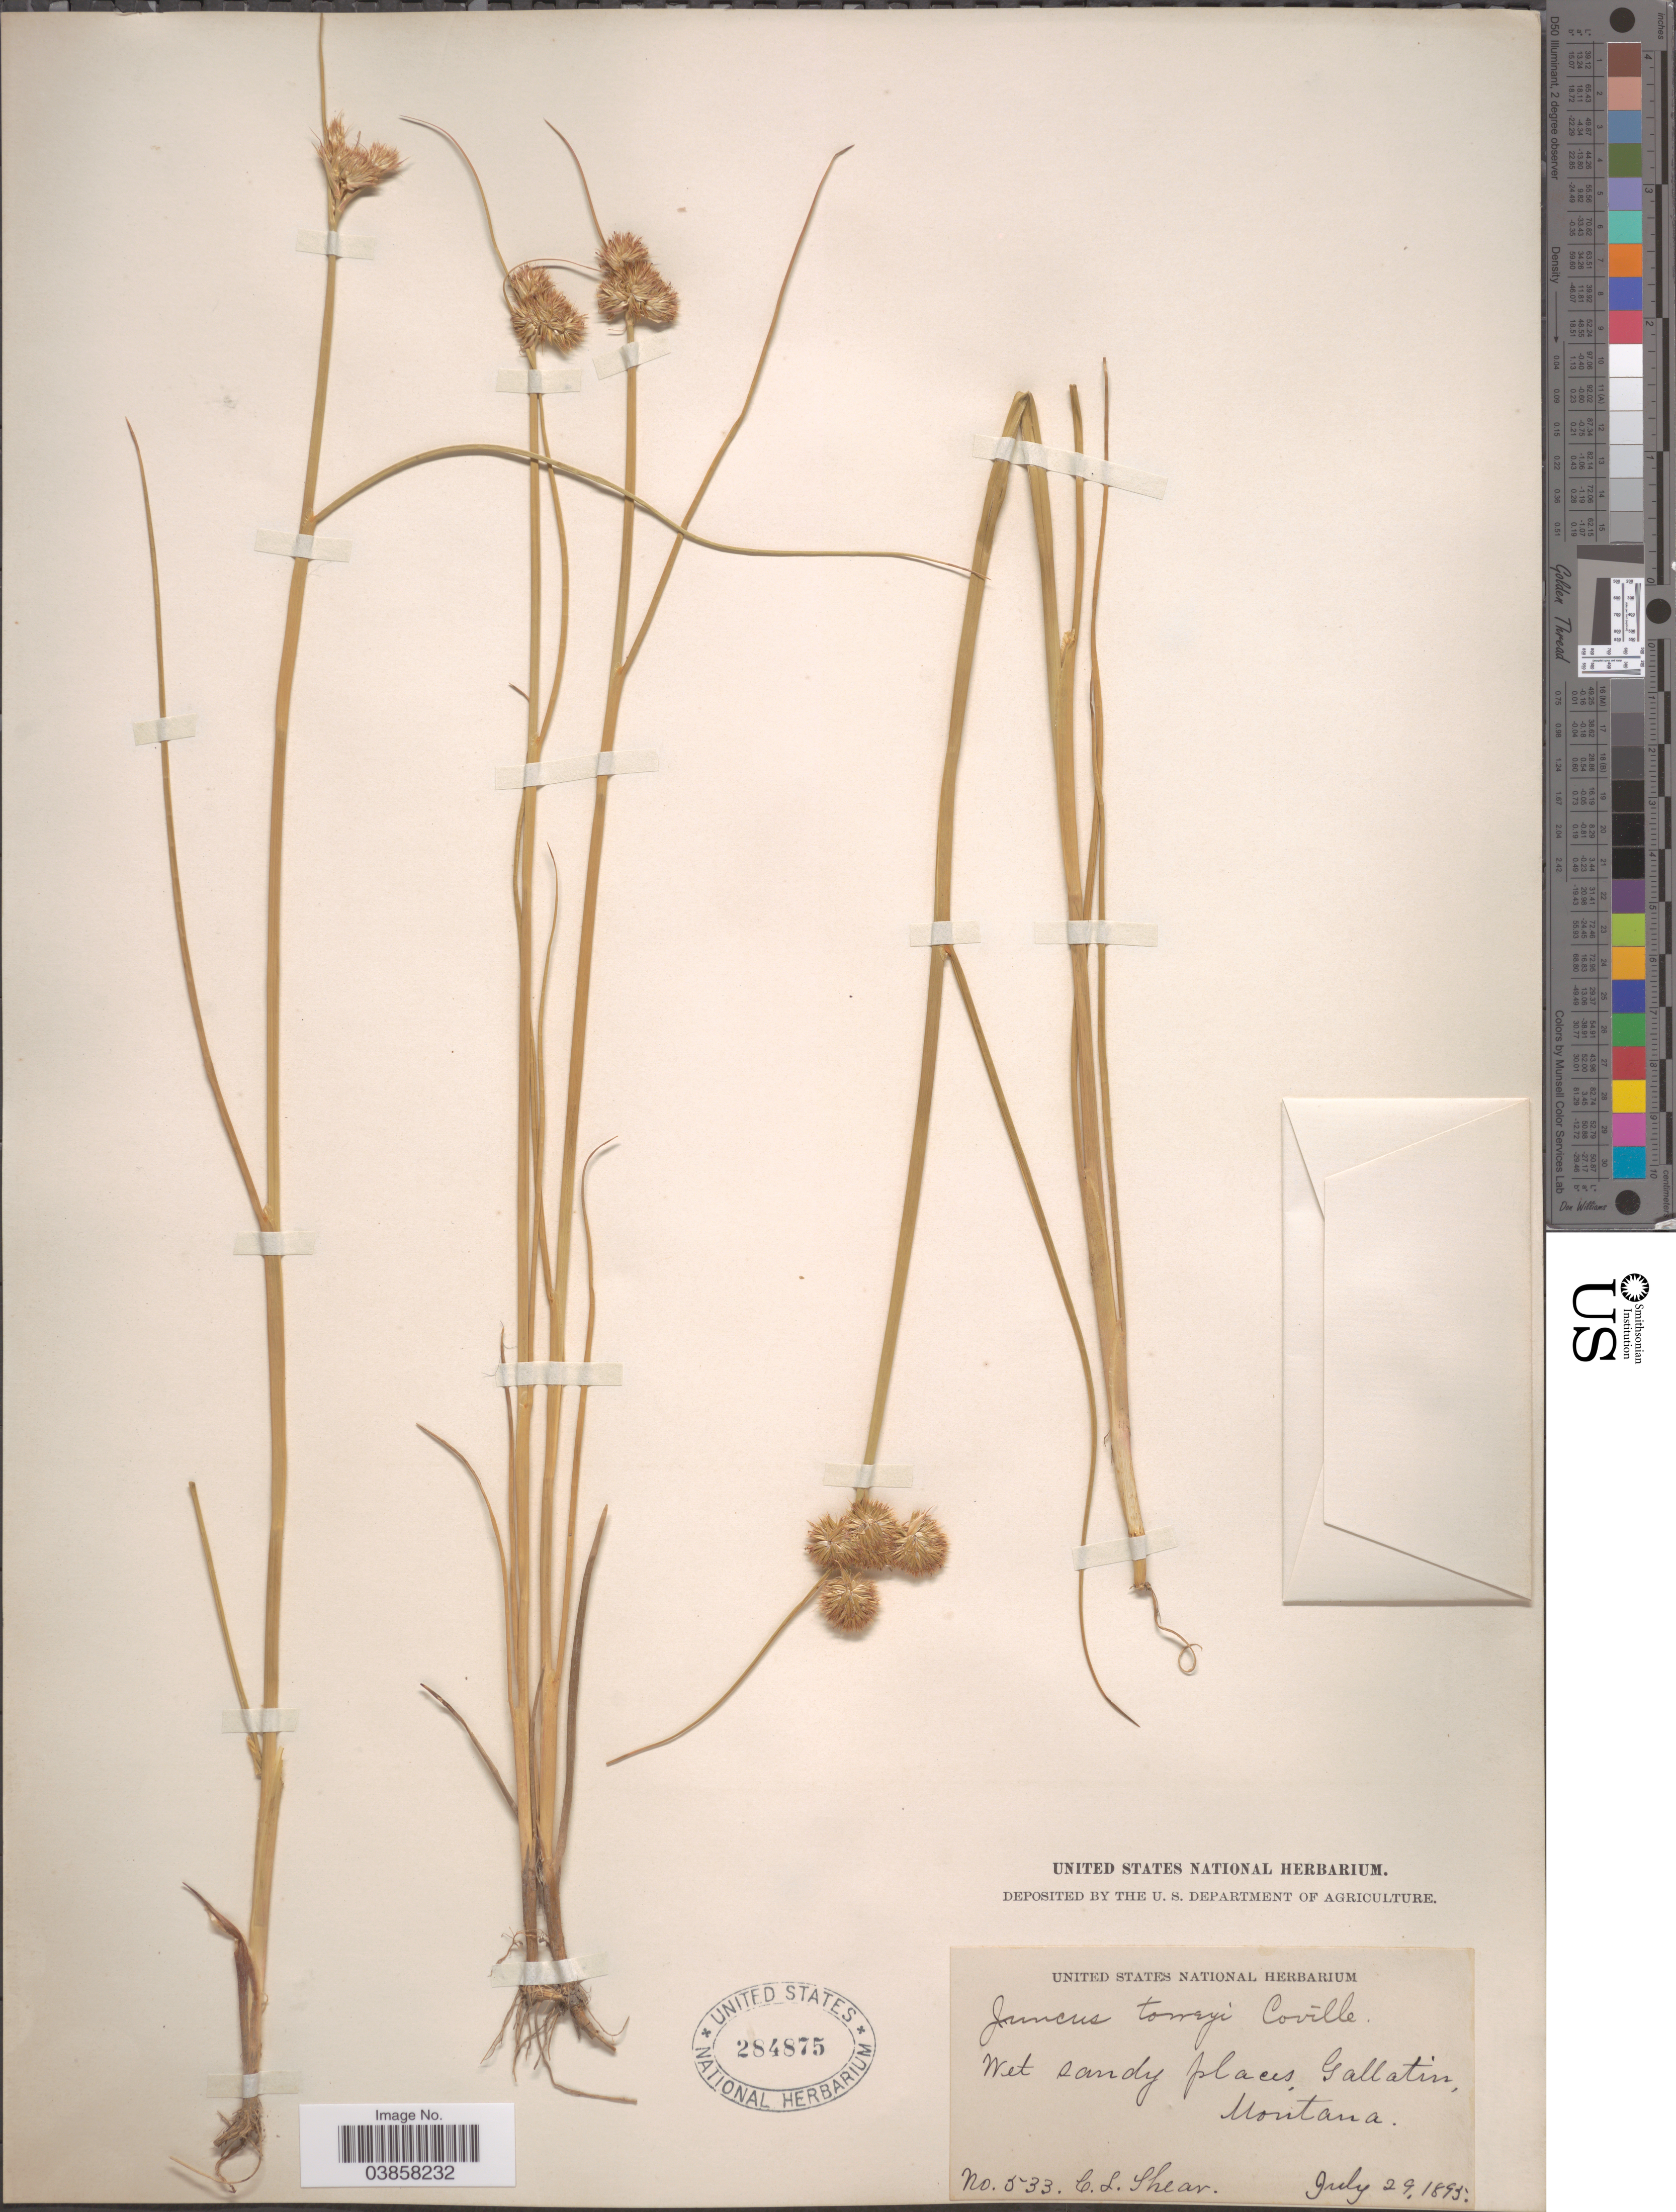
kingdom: Plantae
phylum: Tracheophyta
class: Liliopsida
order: Poales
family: Juncaceae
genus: Juncus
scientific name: Juncus torreyi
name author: Coville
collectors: C. L. Shear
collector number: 533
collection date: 1895-07-29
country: United States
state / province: Montana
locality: Gallatin.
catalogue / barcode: US 284875